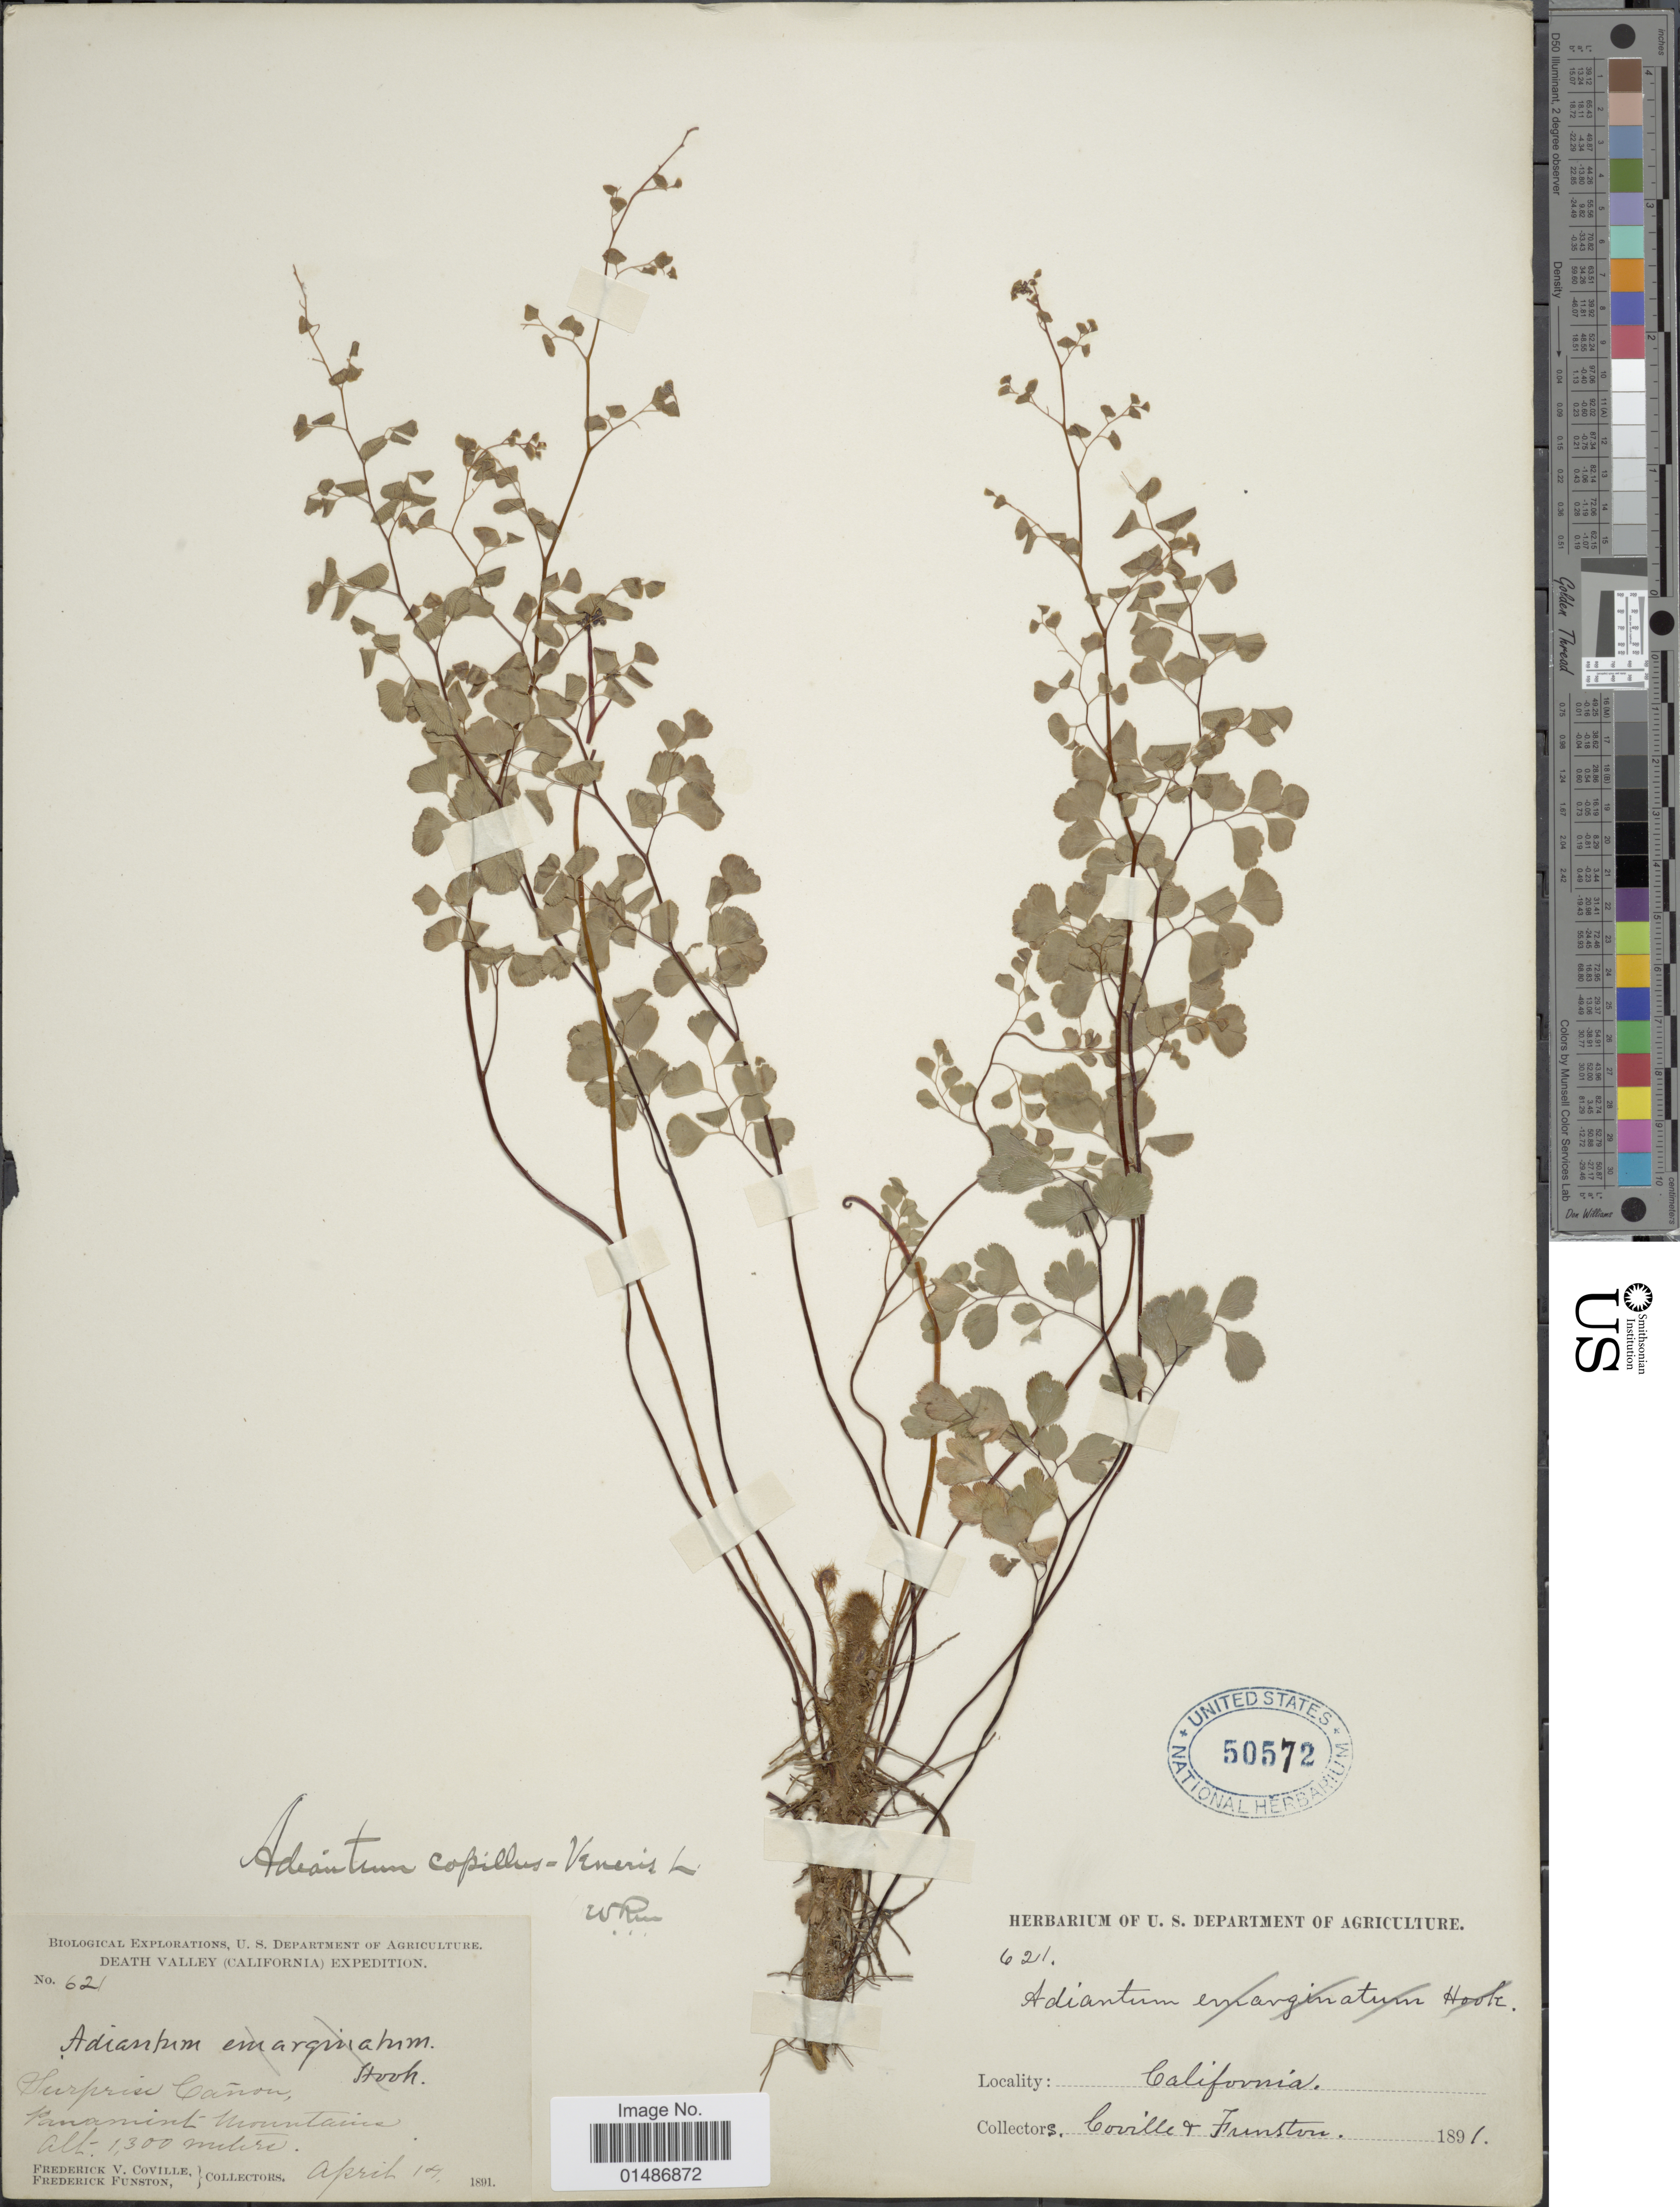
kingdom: Plantae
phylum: Tracheophyta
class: Polypodiopsida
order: Polypodiales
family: Pteridaceae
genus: Adiantum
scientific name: Adiantum capillus-veneris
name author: L.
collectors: F. V. Coville & F. Funston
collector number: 621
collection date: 1891-04-14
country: United States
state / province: California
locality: Death Valley. Surprise Cañon, Panamint Mountains.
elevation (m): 1300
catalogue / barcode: US 50572